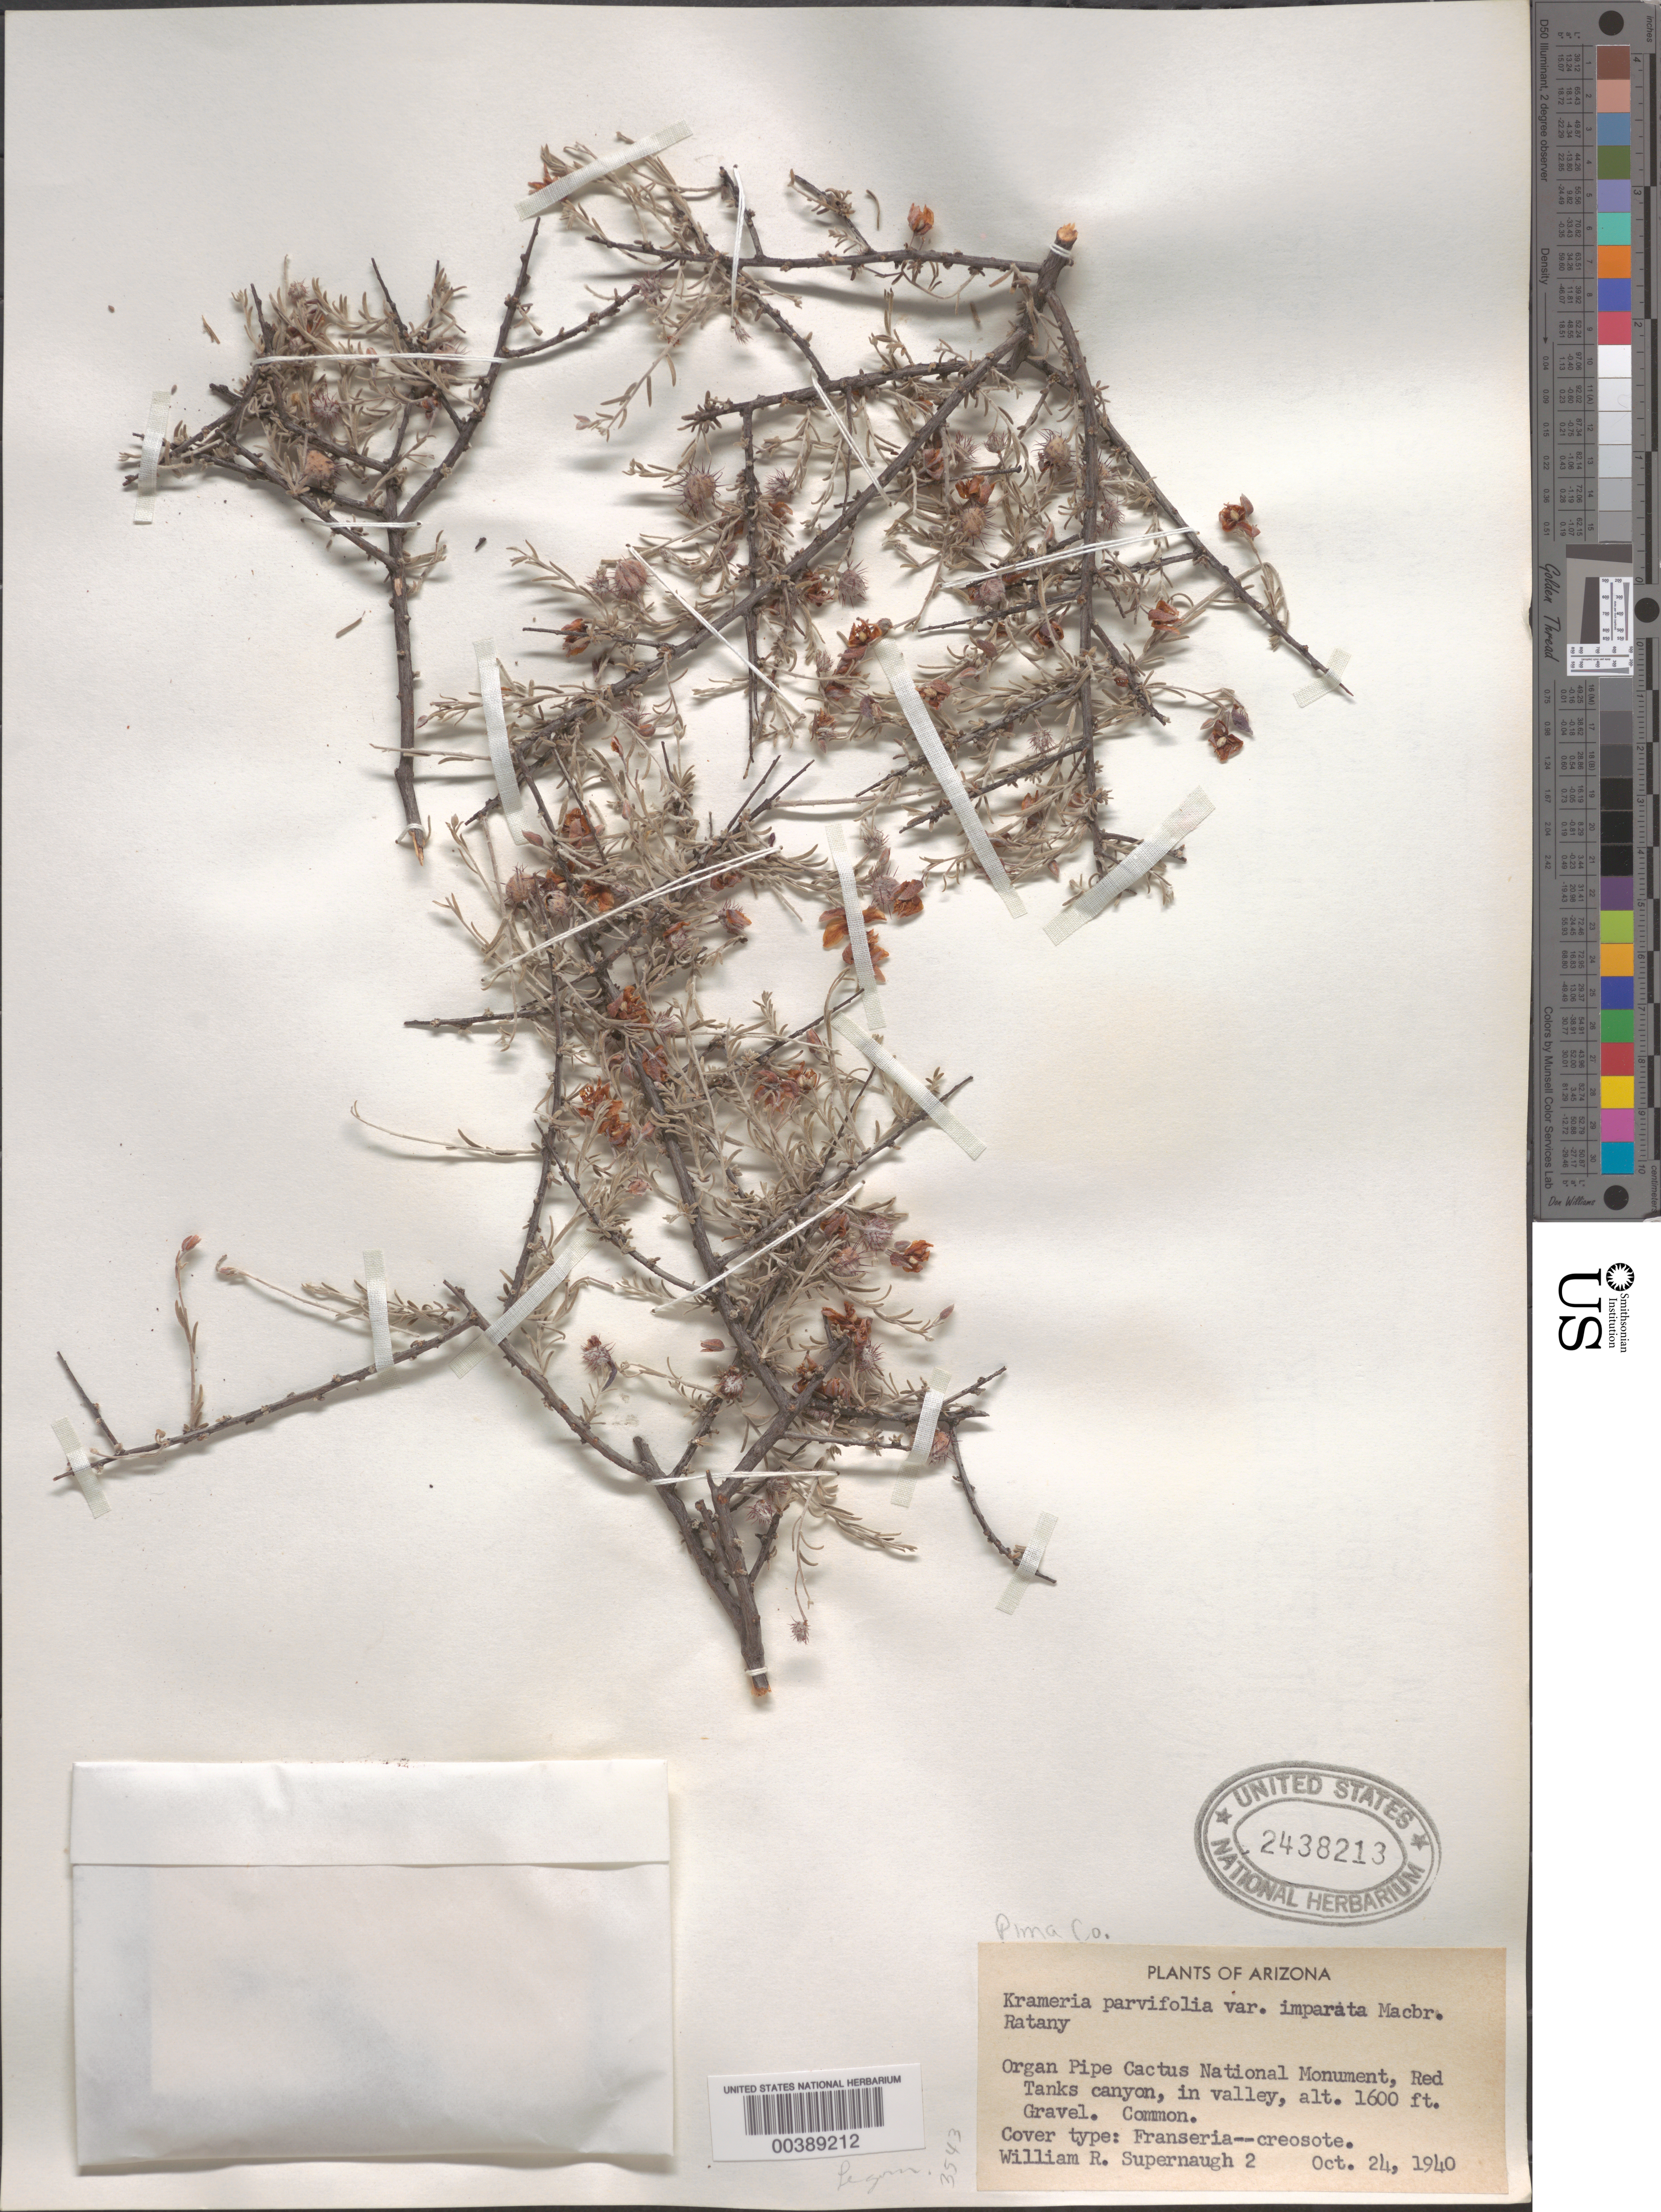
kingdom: Plantae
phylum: Tracheophyta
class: Magnoliopsida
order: Zygophyllales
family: Krameriaceae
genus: Krameria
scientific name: Krameria erecta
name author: Willd. ex Schult.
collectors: W. Supernaugh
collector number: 2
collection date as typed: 24 Oct 1940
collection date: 1940-10-24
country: United States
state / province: Arizona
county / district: Pima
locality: Organ pipe cactus natl. monument, red tanks canyon, in valley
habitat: Gravel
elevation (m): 1600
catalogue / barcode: US 2438213